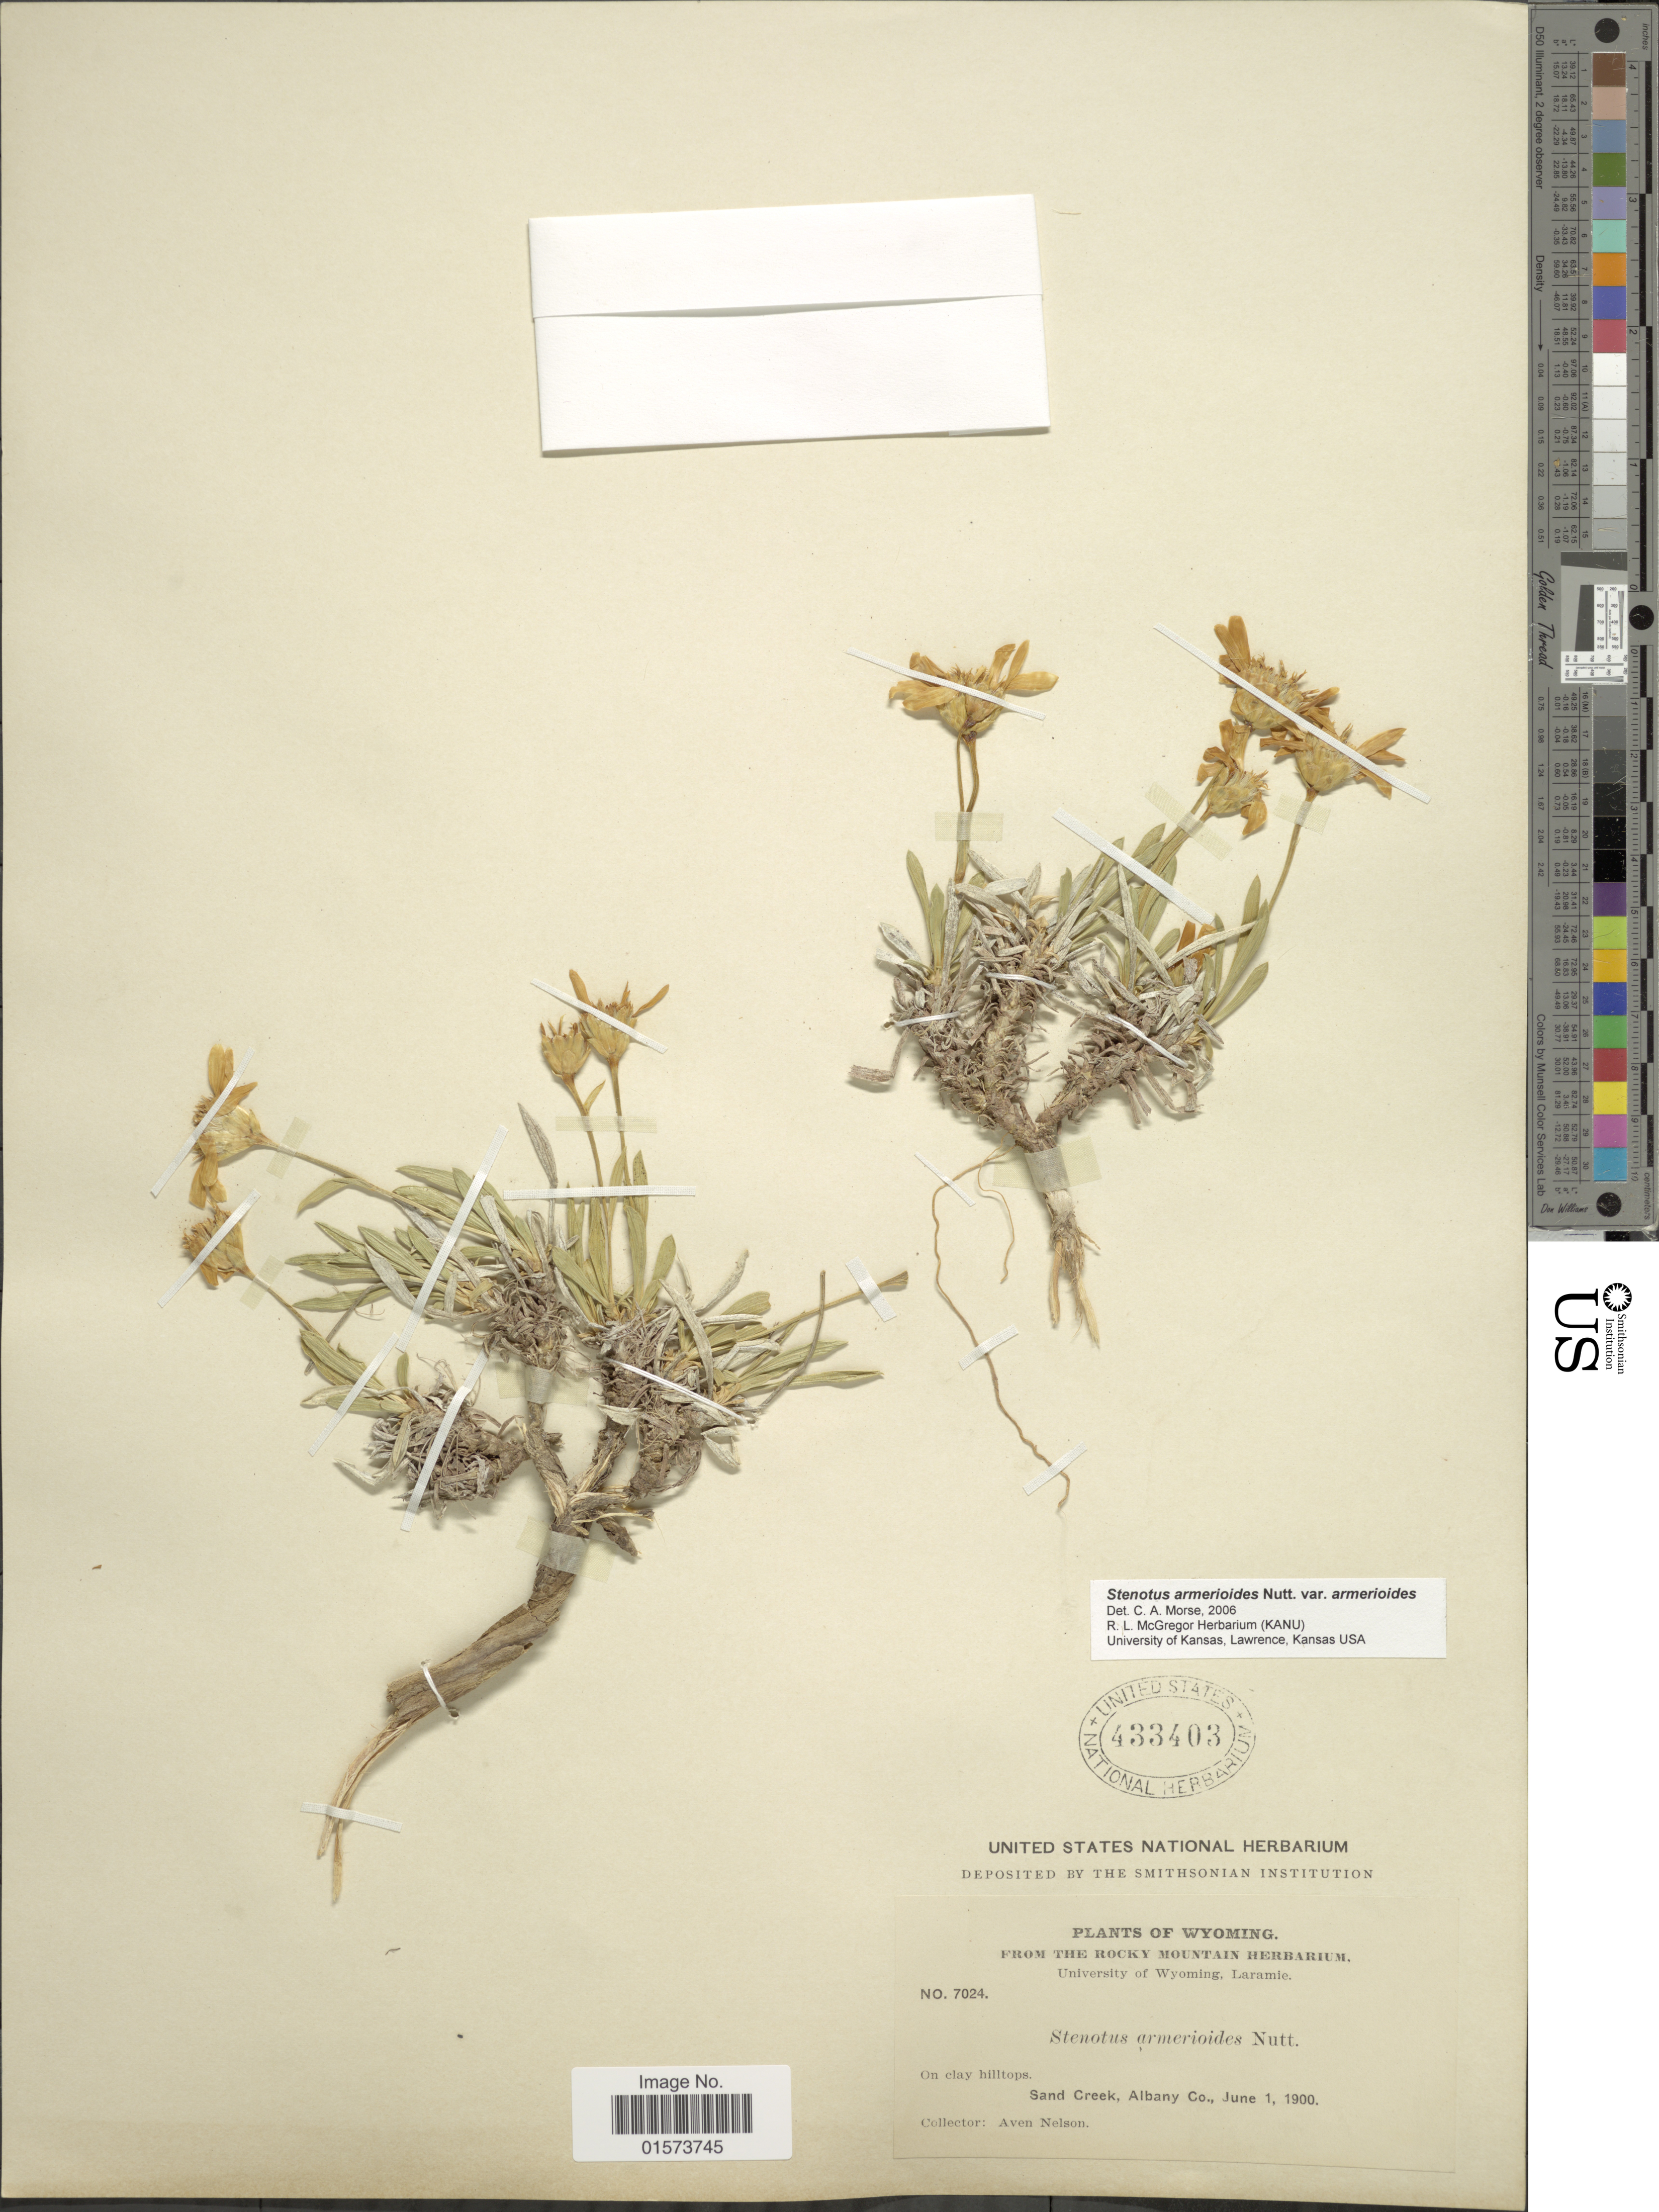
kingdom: Plantae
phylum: Tracheophyta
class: Magnoliopsida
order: Asterales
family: Asteraceae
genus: Stenotus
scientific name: Stenotus armerioides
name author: Nutt.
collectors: A. Nelson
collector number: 7024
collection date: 1900-06-01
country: United States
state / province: Wyoming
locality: On clay hilltops, Sand Creek, Albany Co.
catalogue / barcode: US 433403